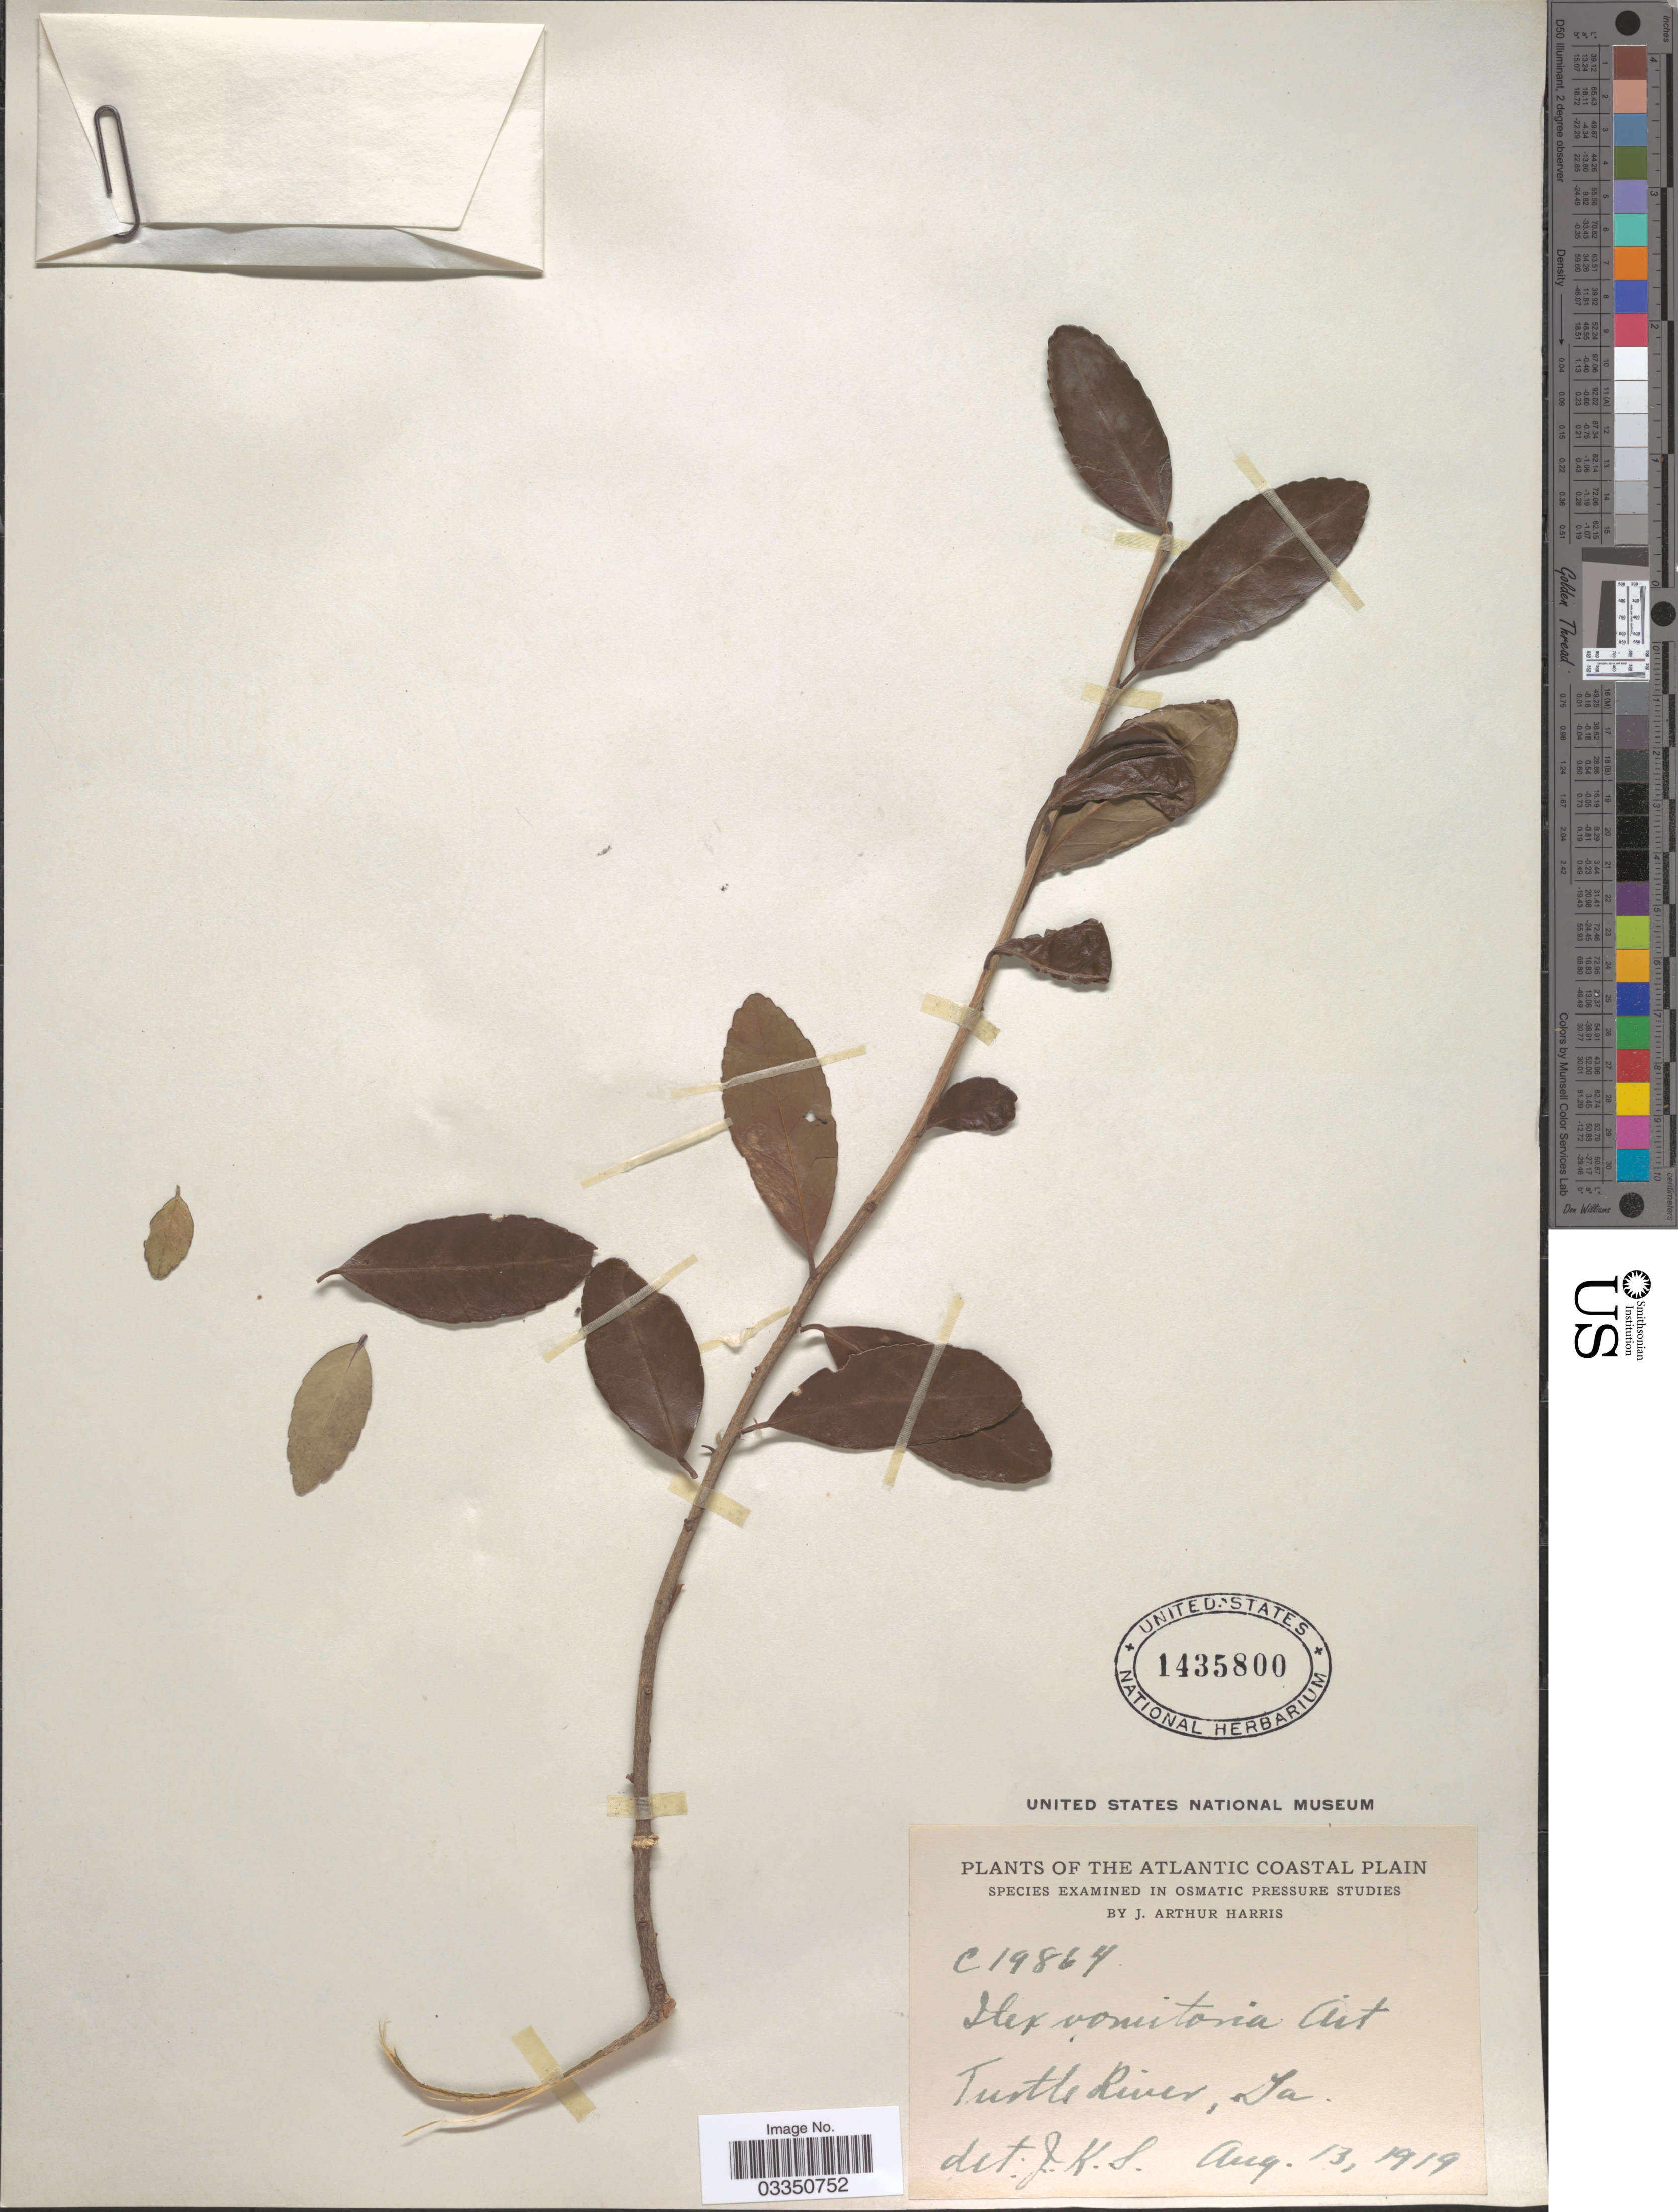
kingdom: Plantae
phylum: Tracheophyta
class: Magnoliopsida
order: Aquifoliales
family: Aquifoliaceae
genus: Ilex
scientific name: Ilex vomitoria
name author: Aiton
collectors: J. A. Harris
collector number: C19864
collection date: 1919-08-13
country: United States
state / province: Georgia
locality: Turtle River.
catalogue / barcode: US 1435800